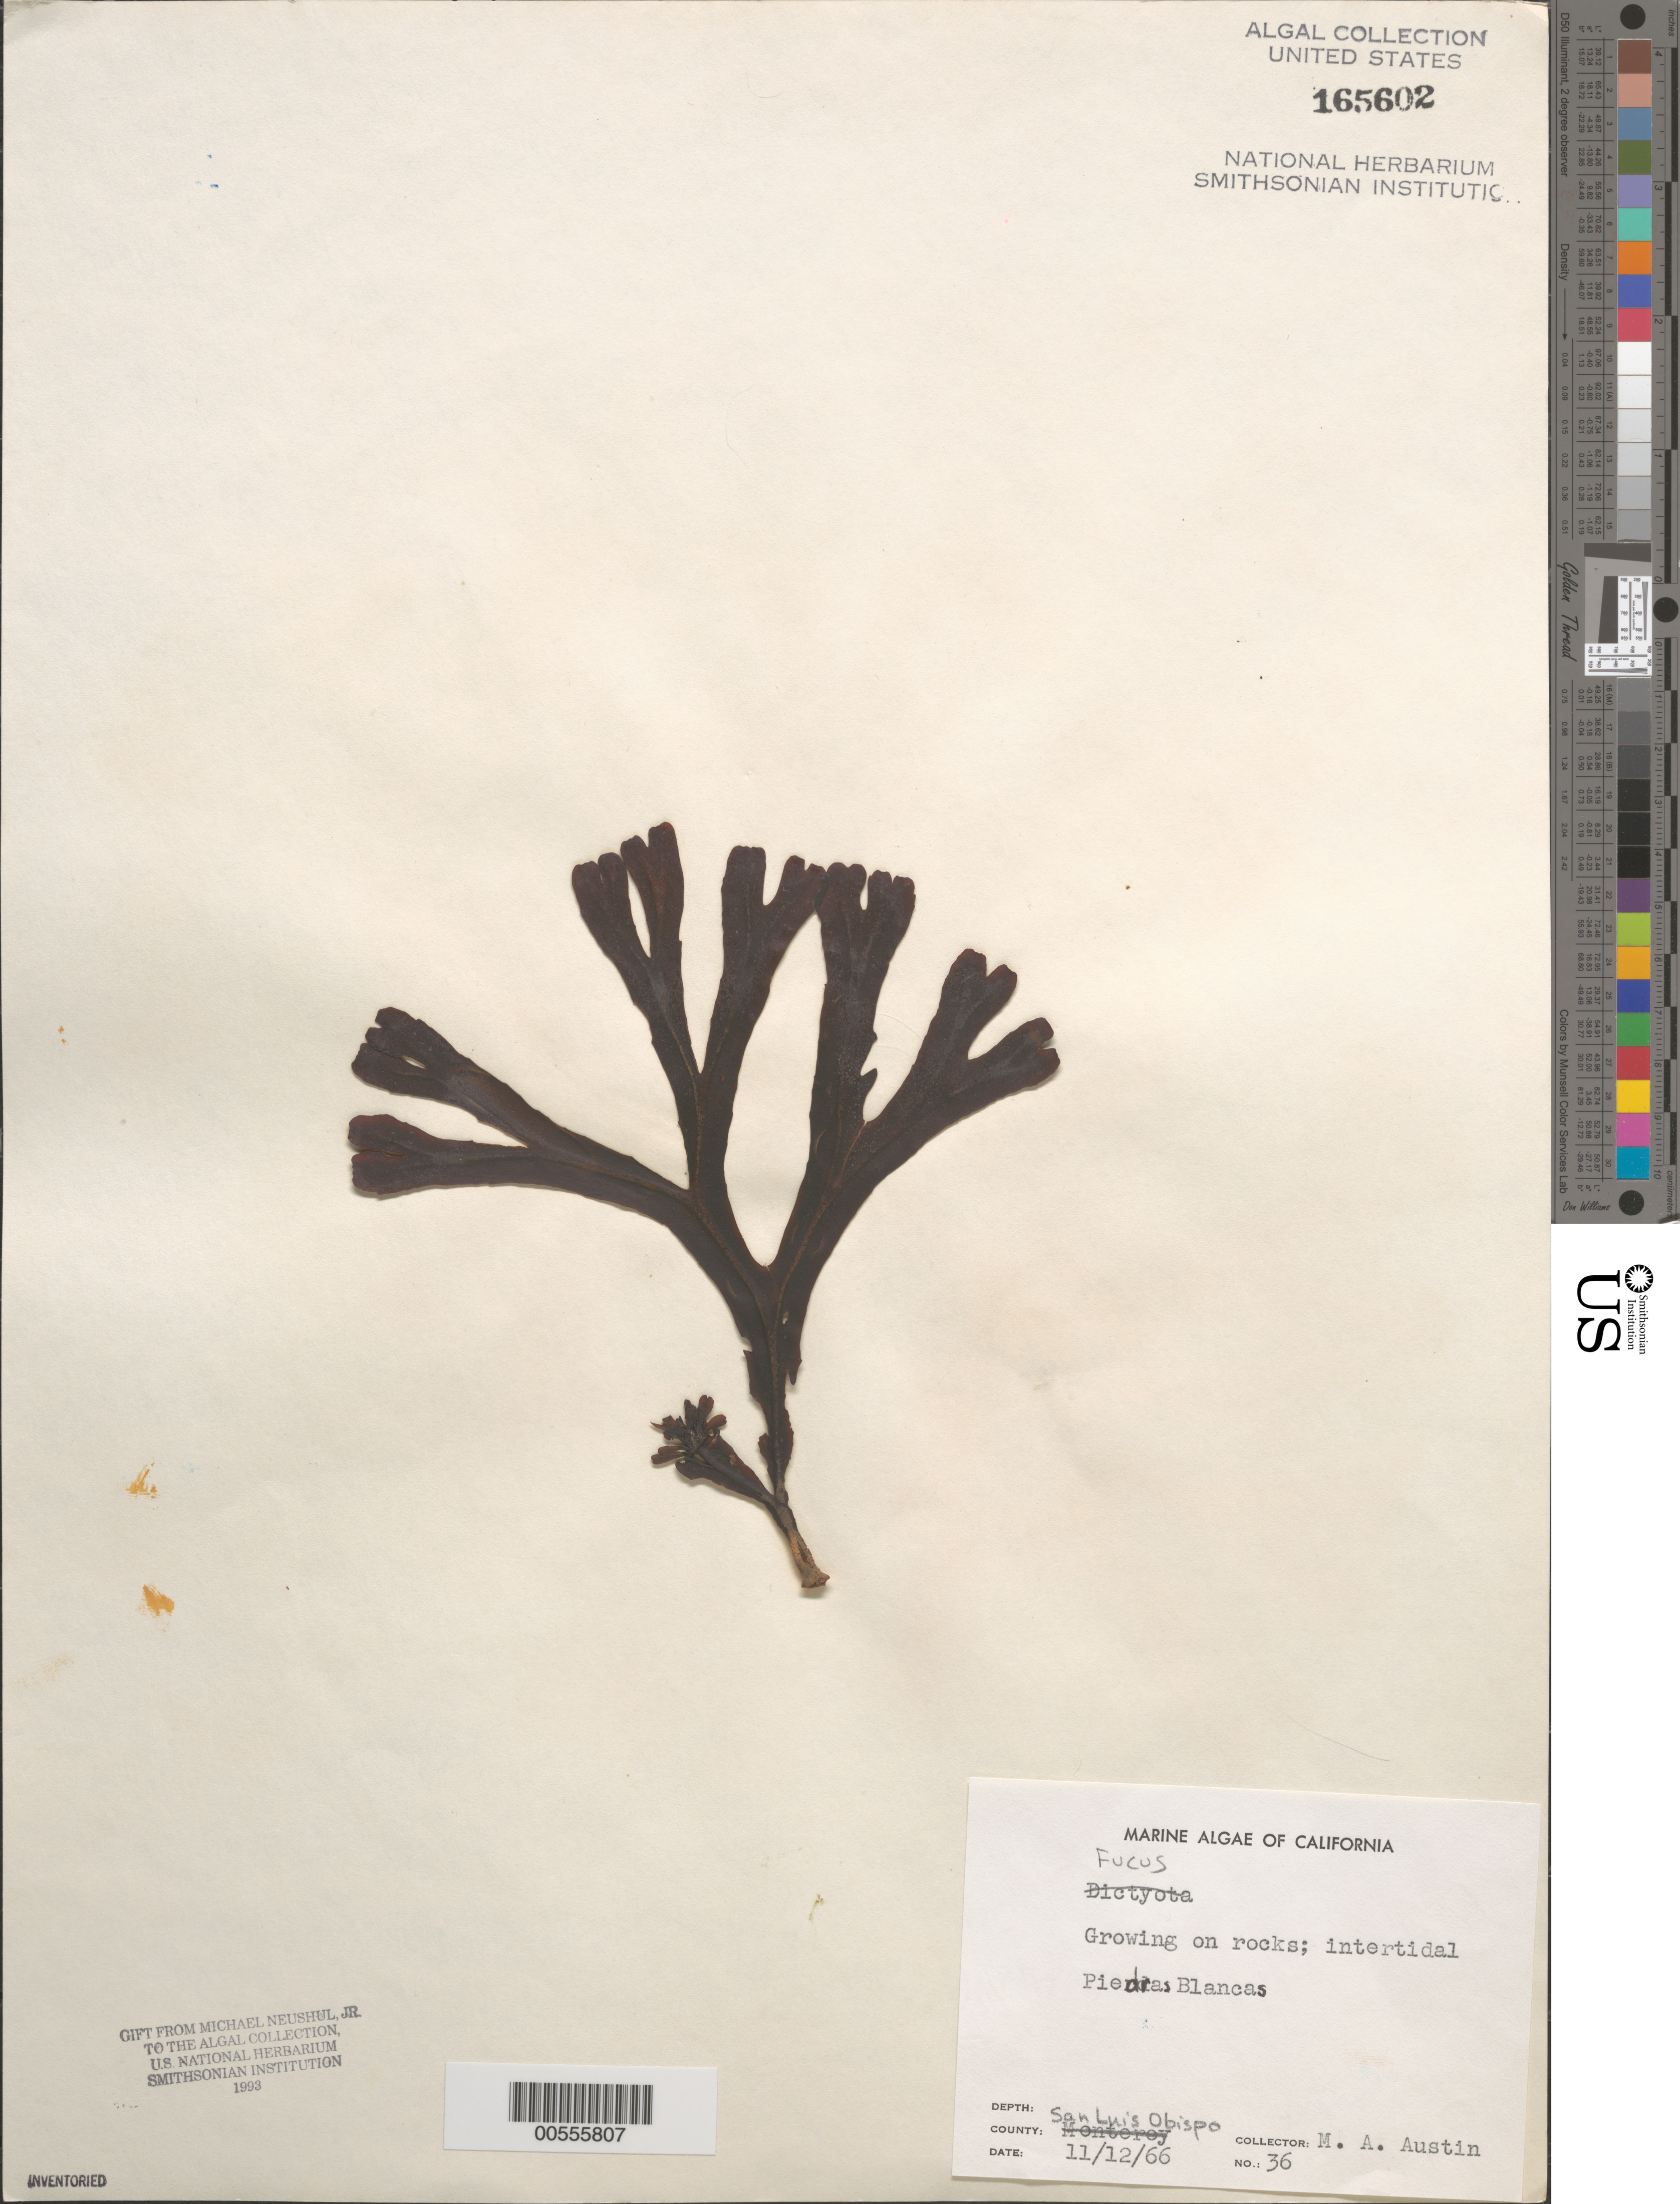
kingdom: Chromista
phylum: Ochrophyta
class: Phaeophyceae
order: Fucales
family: Fucaceae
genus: Fucus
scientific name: Fucus sp.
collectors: M. Austin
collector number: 36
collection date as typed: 12 Nov 1966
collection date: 1966-11-12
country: United States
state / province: California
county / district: San Luis Obispo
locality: Piedras Blancas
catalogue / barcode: US 165602